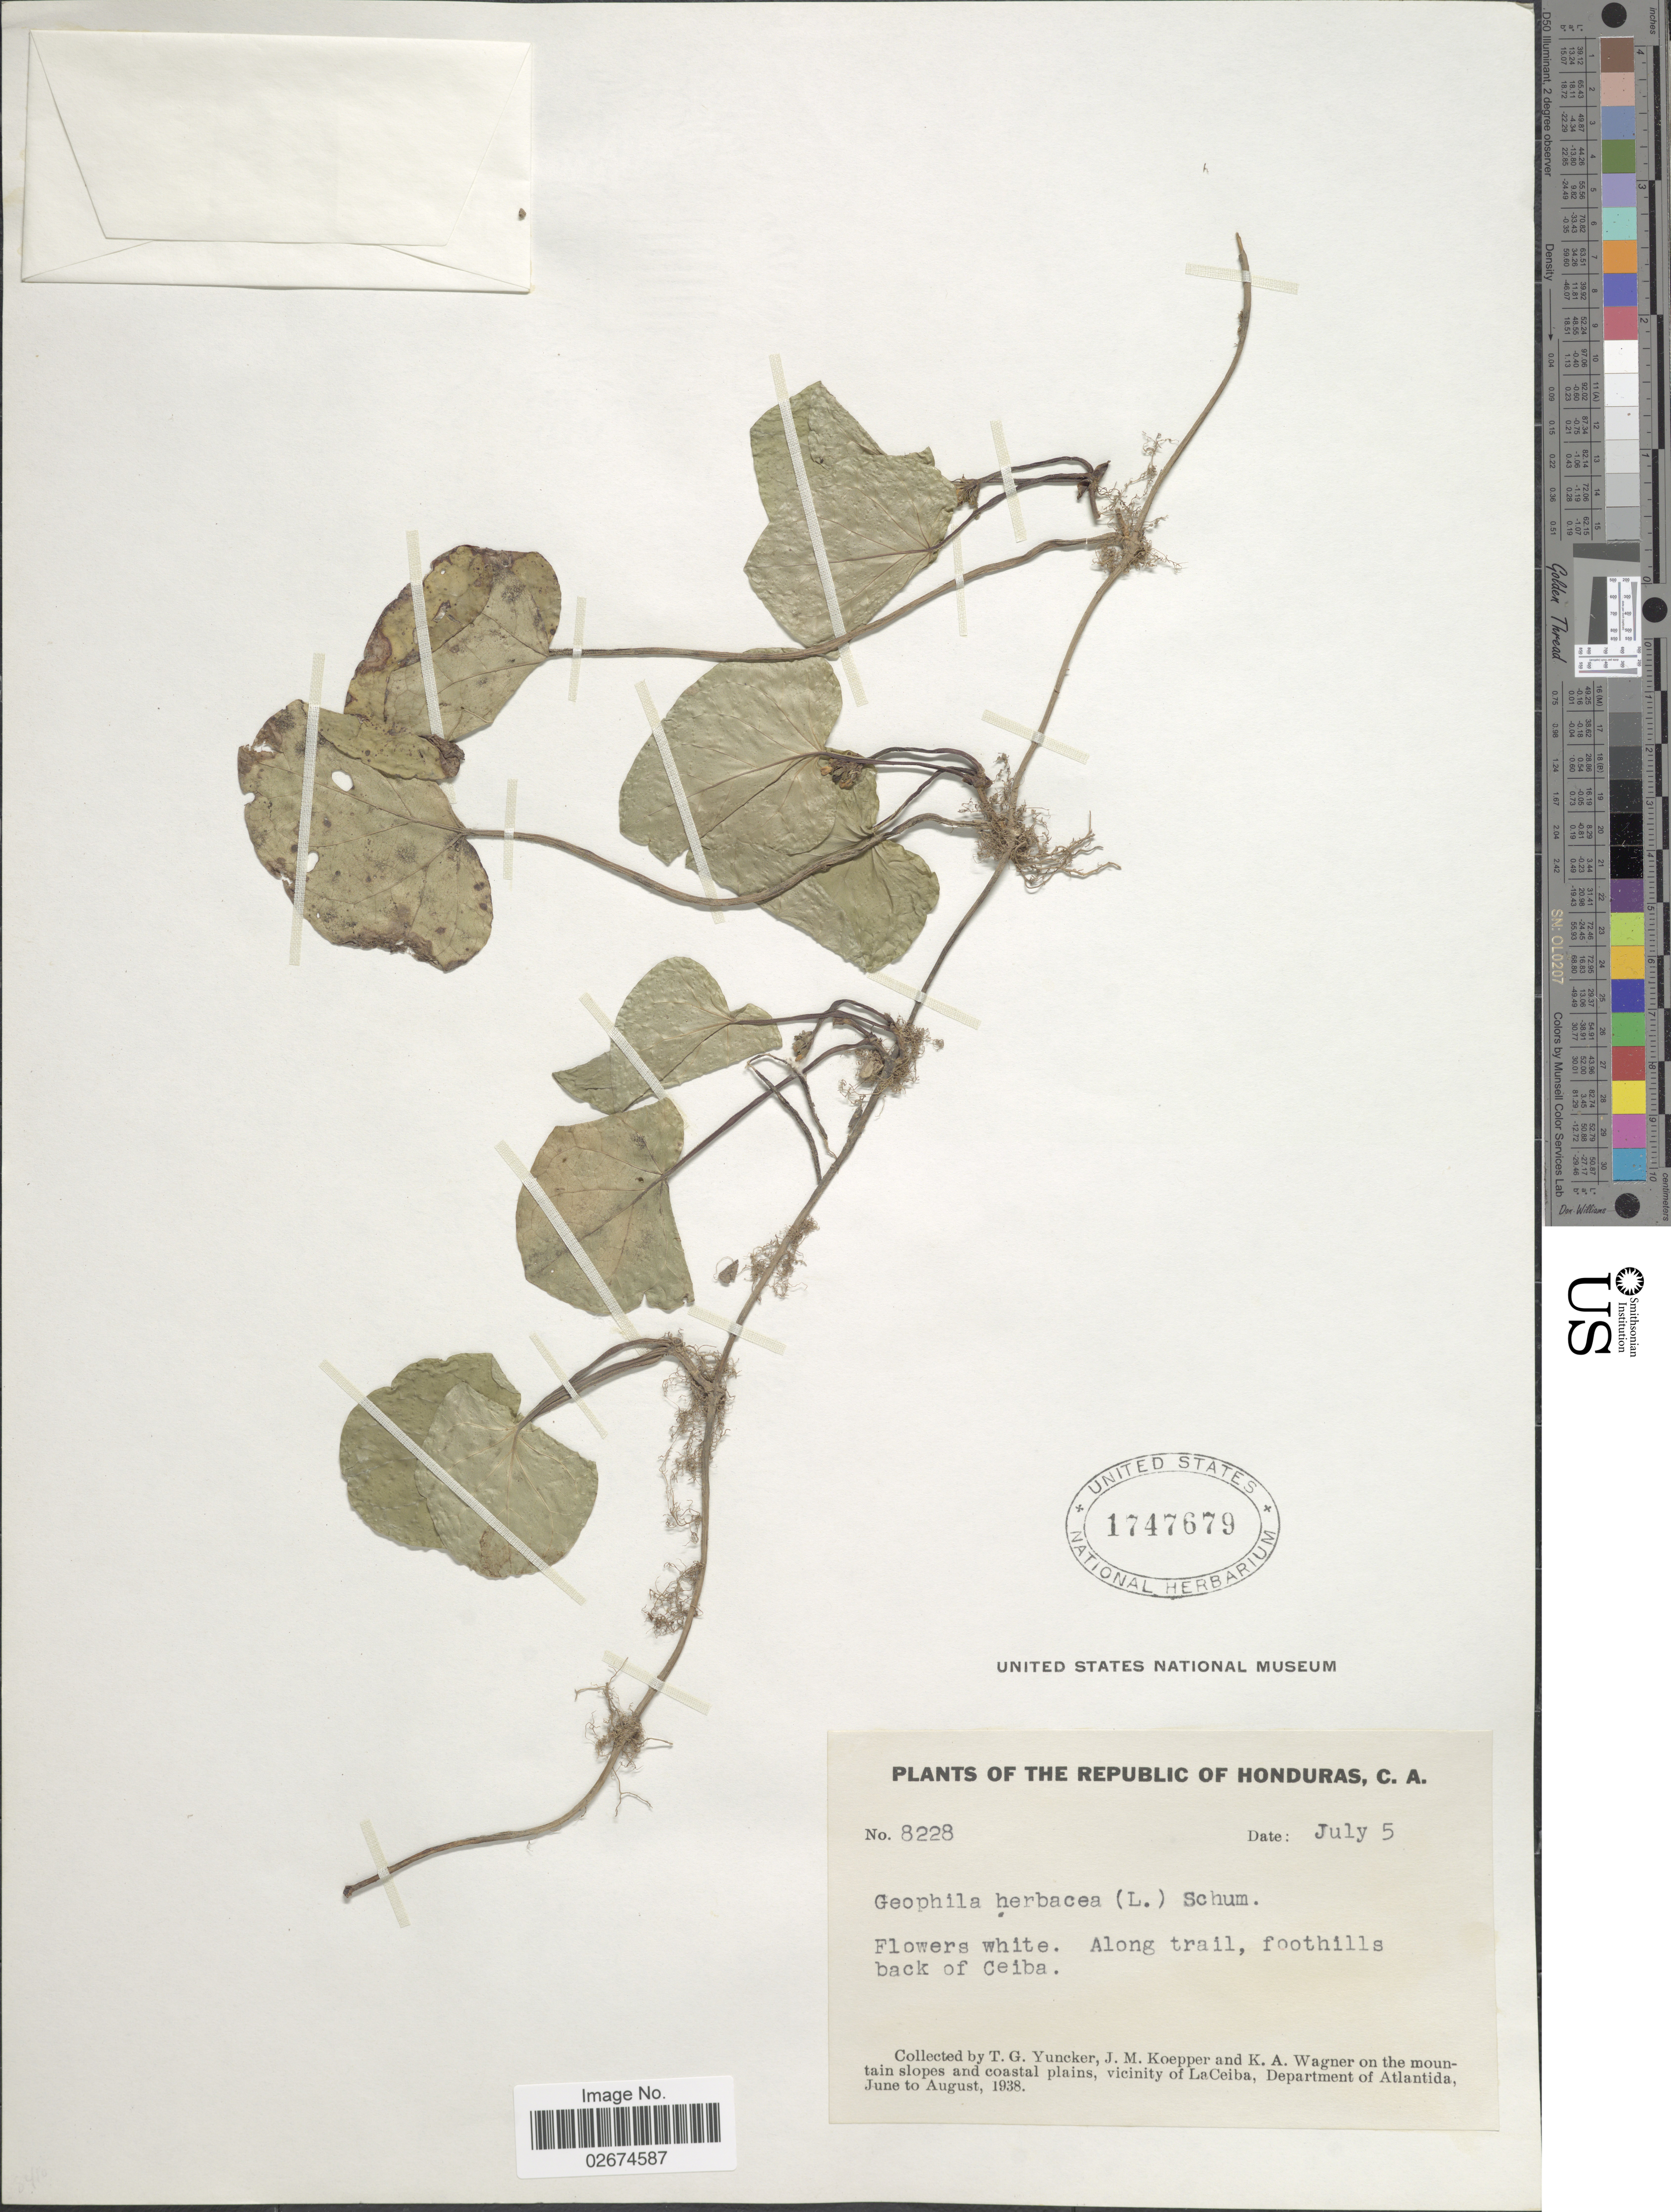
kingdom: Plantae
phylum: Tracheophyta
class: Magnoliopsida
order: Gentianales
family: Rubiaceae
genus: Geophila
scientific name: Geophila herbacea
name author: (Jacq.) K. Schum.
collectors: T. G. Yuncker, J. M. Koepper & K. A. Wagner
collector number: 8228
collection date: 1938-07-05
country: Honduras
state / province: Atlántida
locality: Republic of Honduras. Along trail, foothills back of Ceiba. On mountain slopes and coastal plains, vicinity of La Ceiba, Department of Atlantida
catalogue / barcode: US 1747679